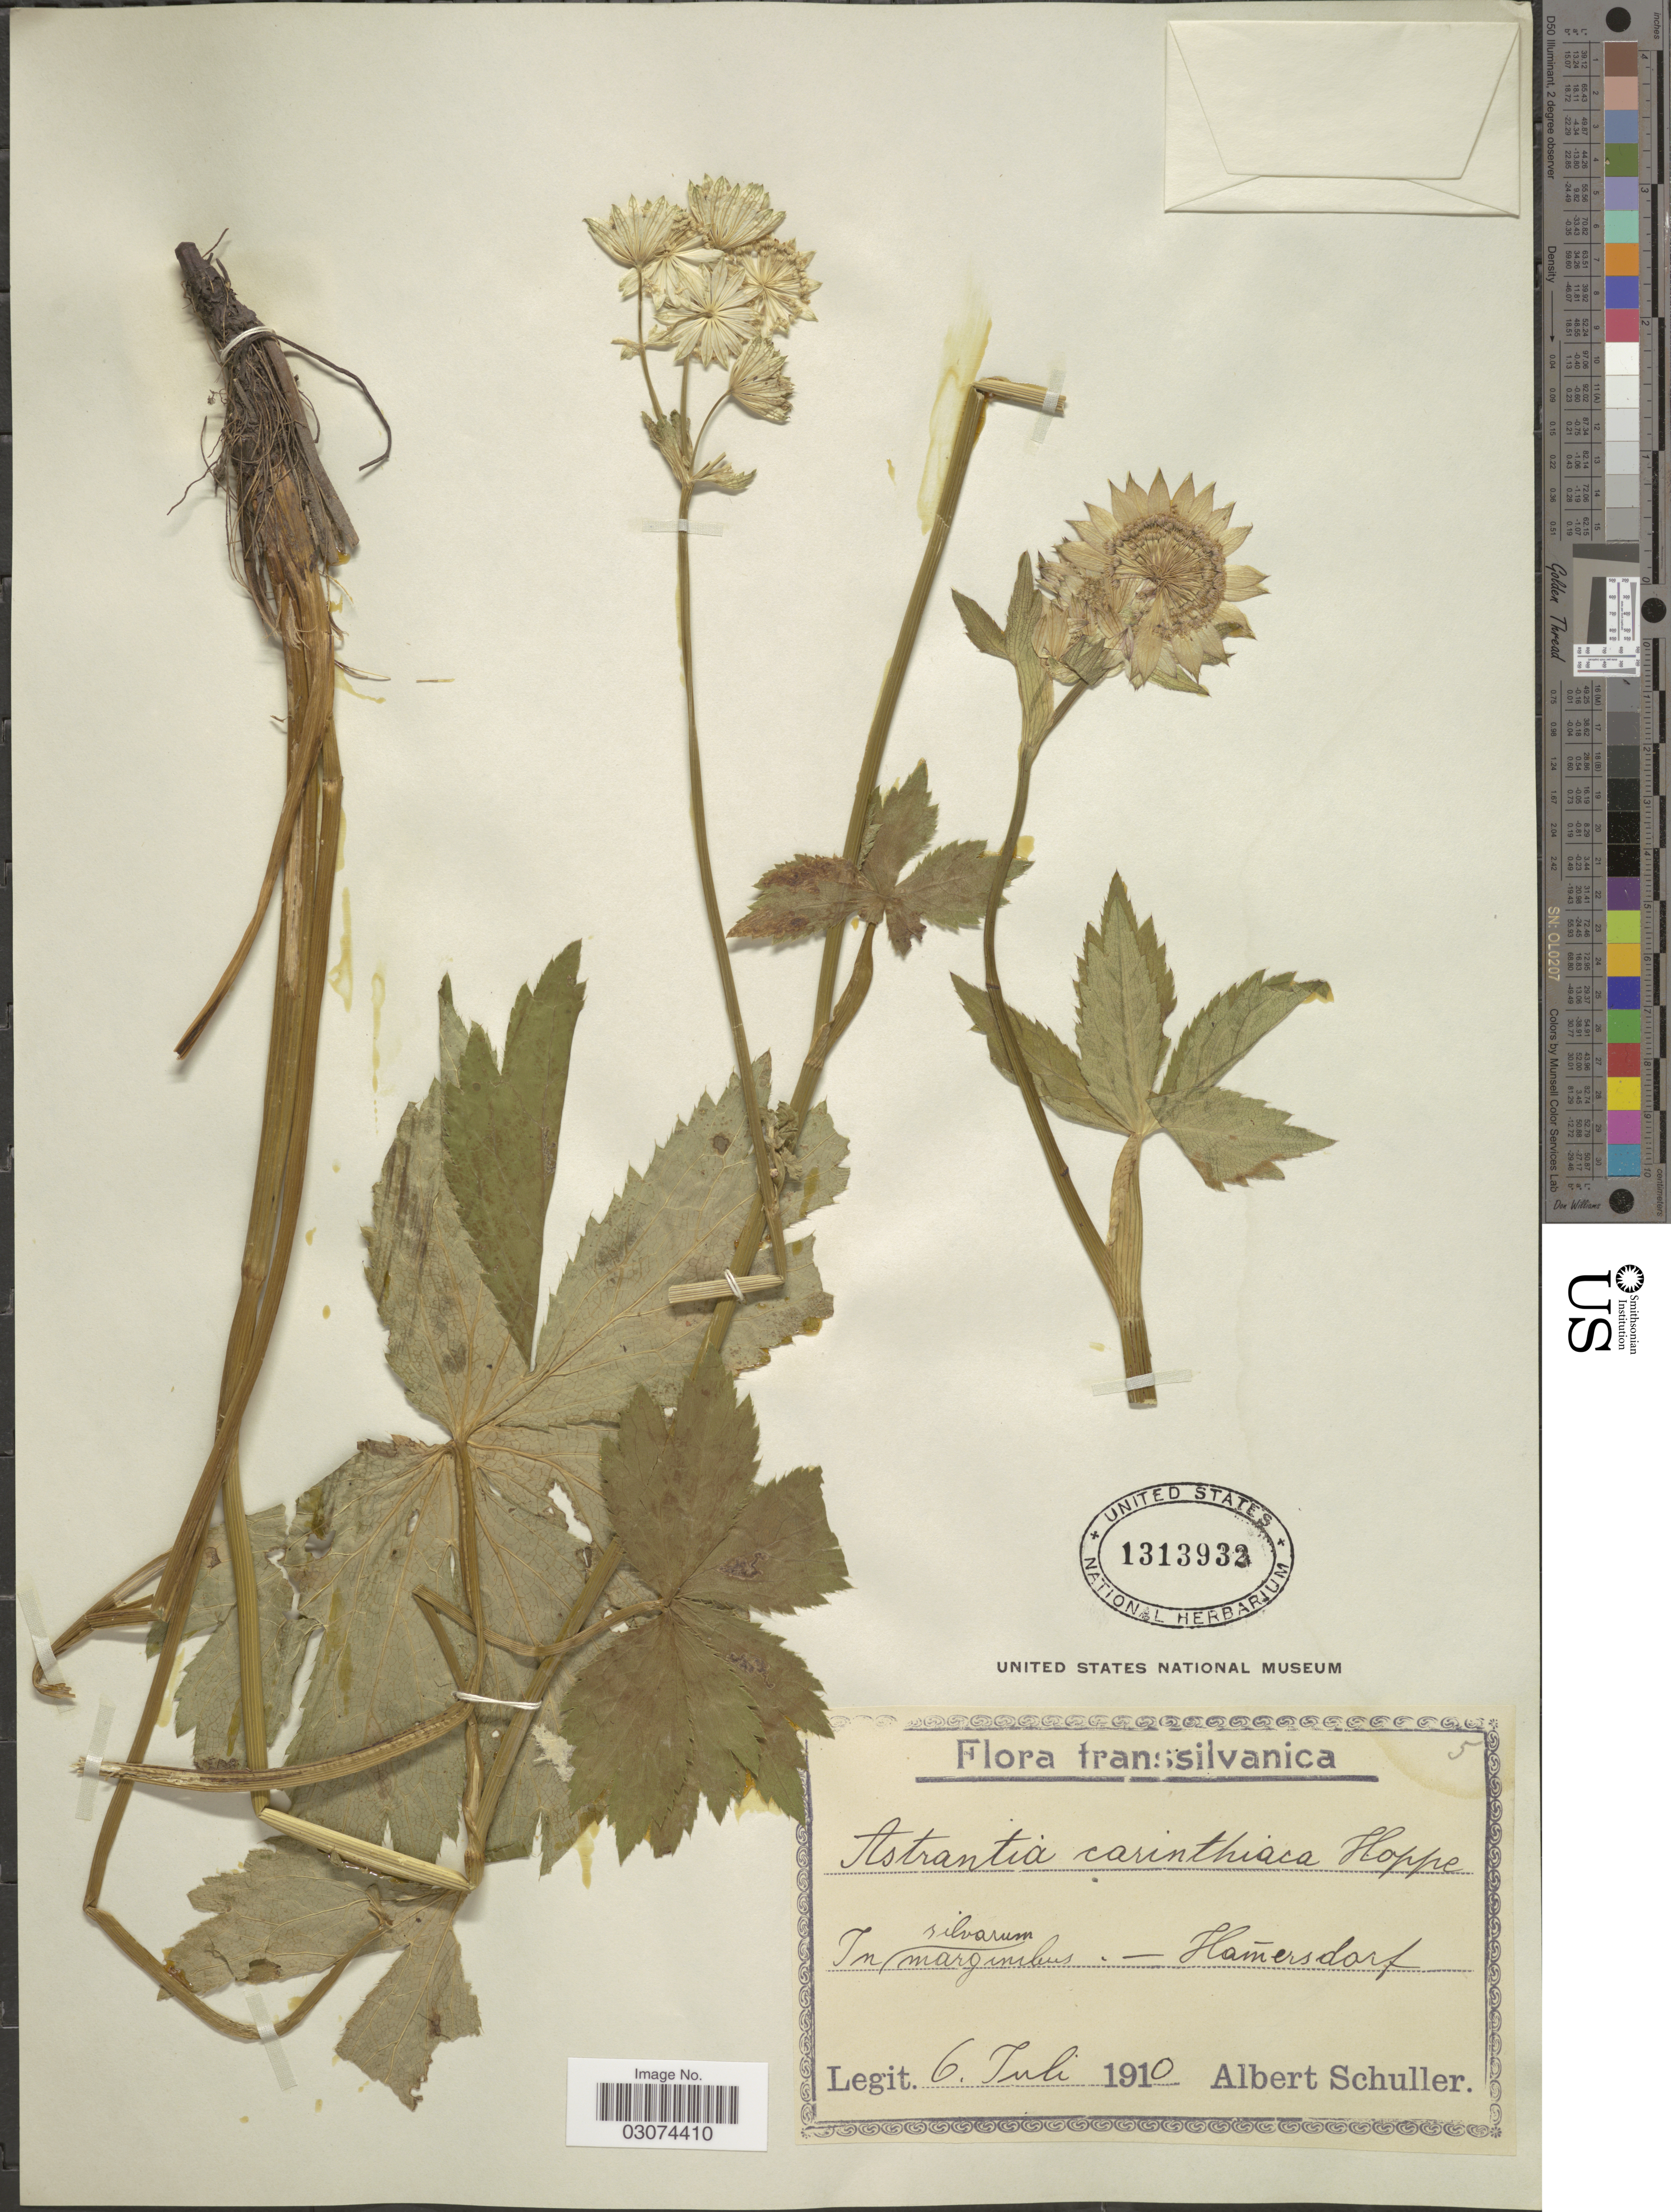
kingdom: Plantae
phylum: Tracheophyta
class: Magnoliopsida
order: Apiales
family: Apiaceae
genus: Astrantia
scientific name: Astrantia carinthiaca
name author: Hoppe ex W.D.J. Koch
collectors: A. Schuller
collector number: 5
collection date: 1910-07-06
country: Romania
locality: Transsilvanica. Hamersdorf.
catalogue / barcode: US 1313932